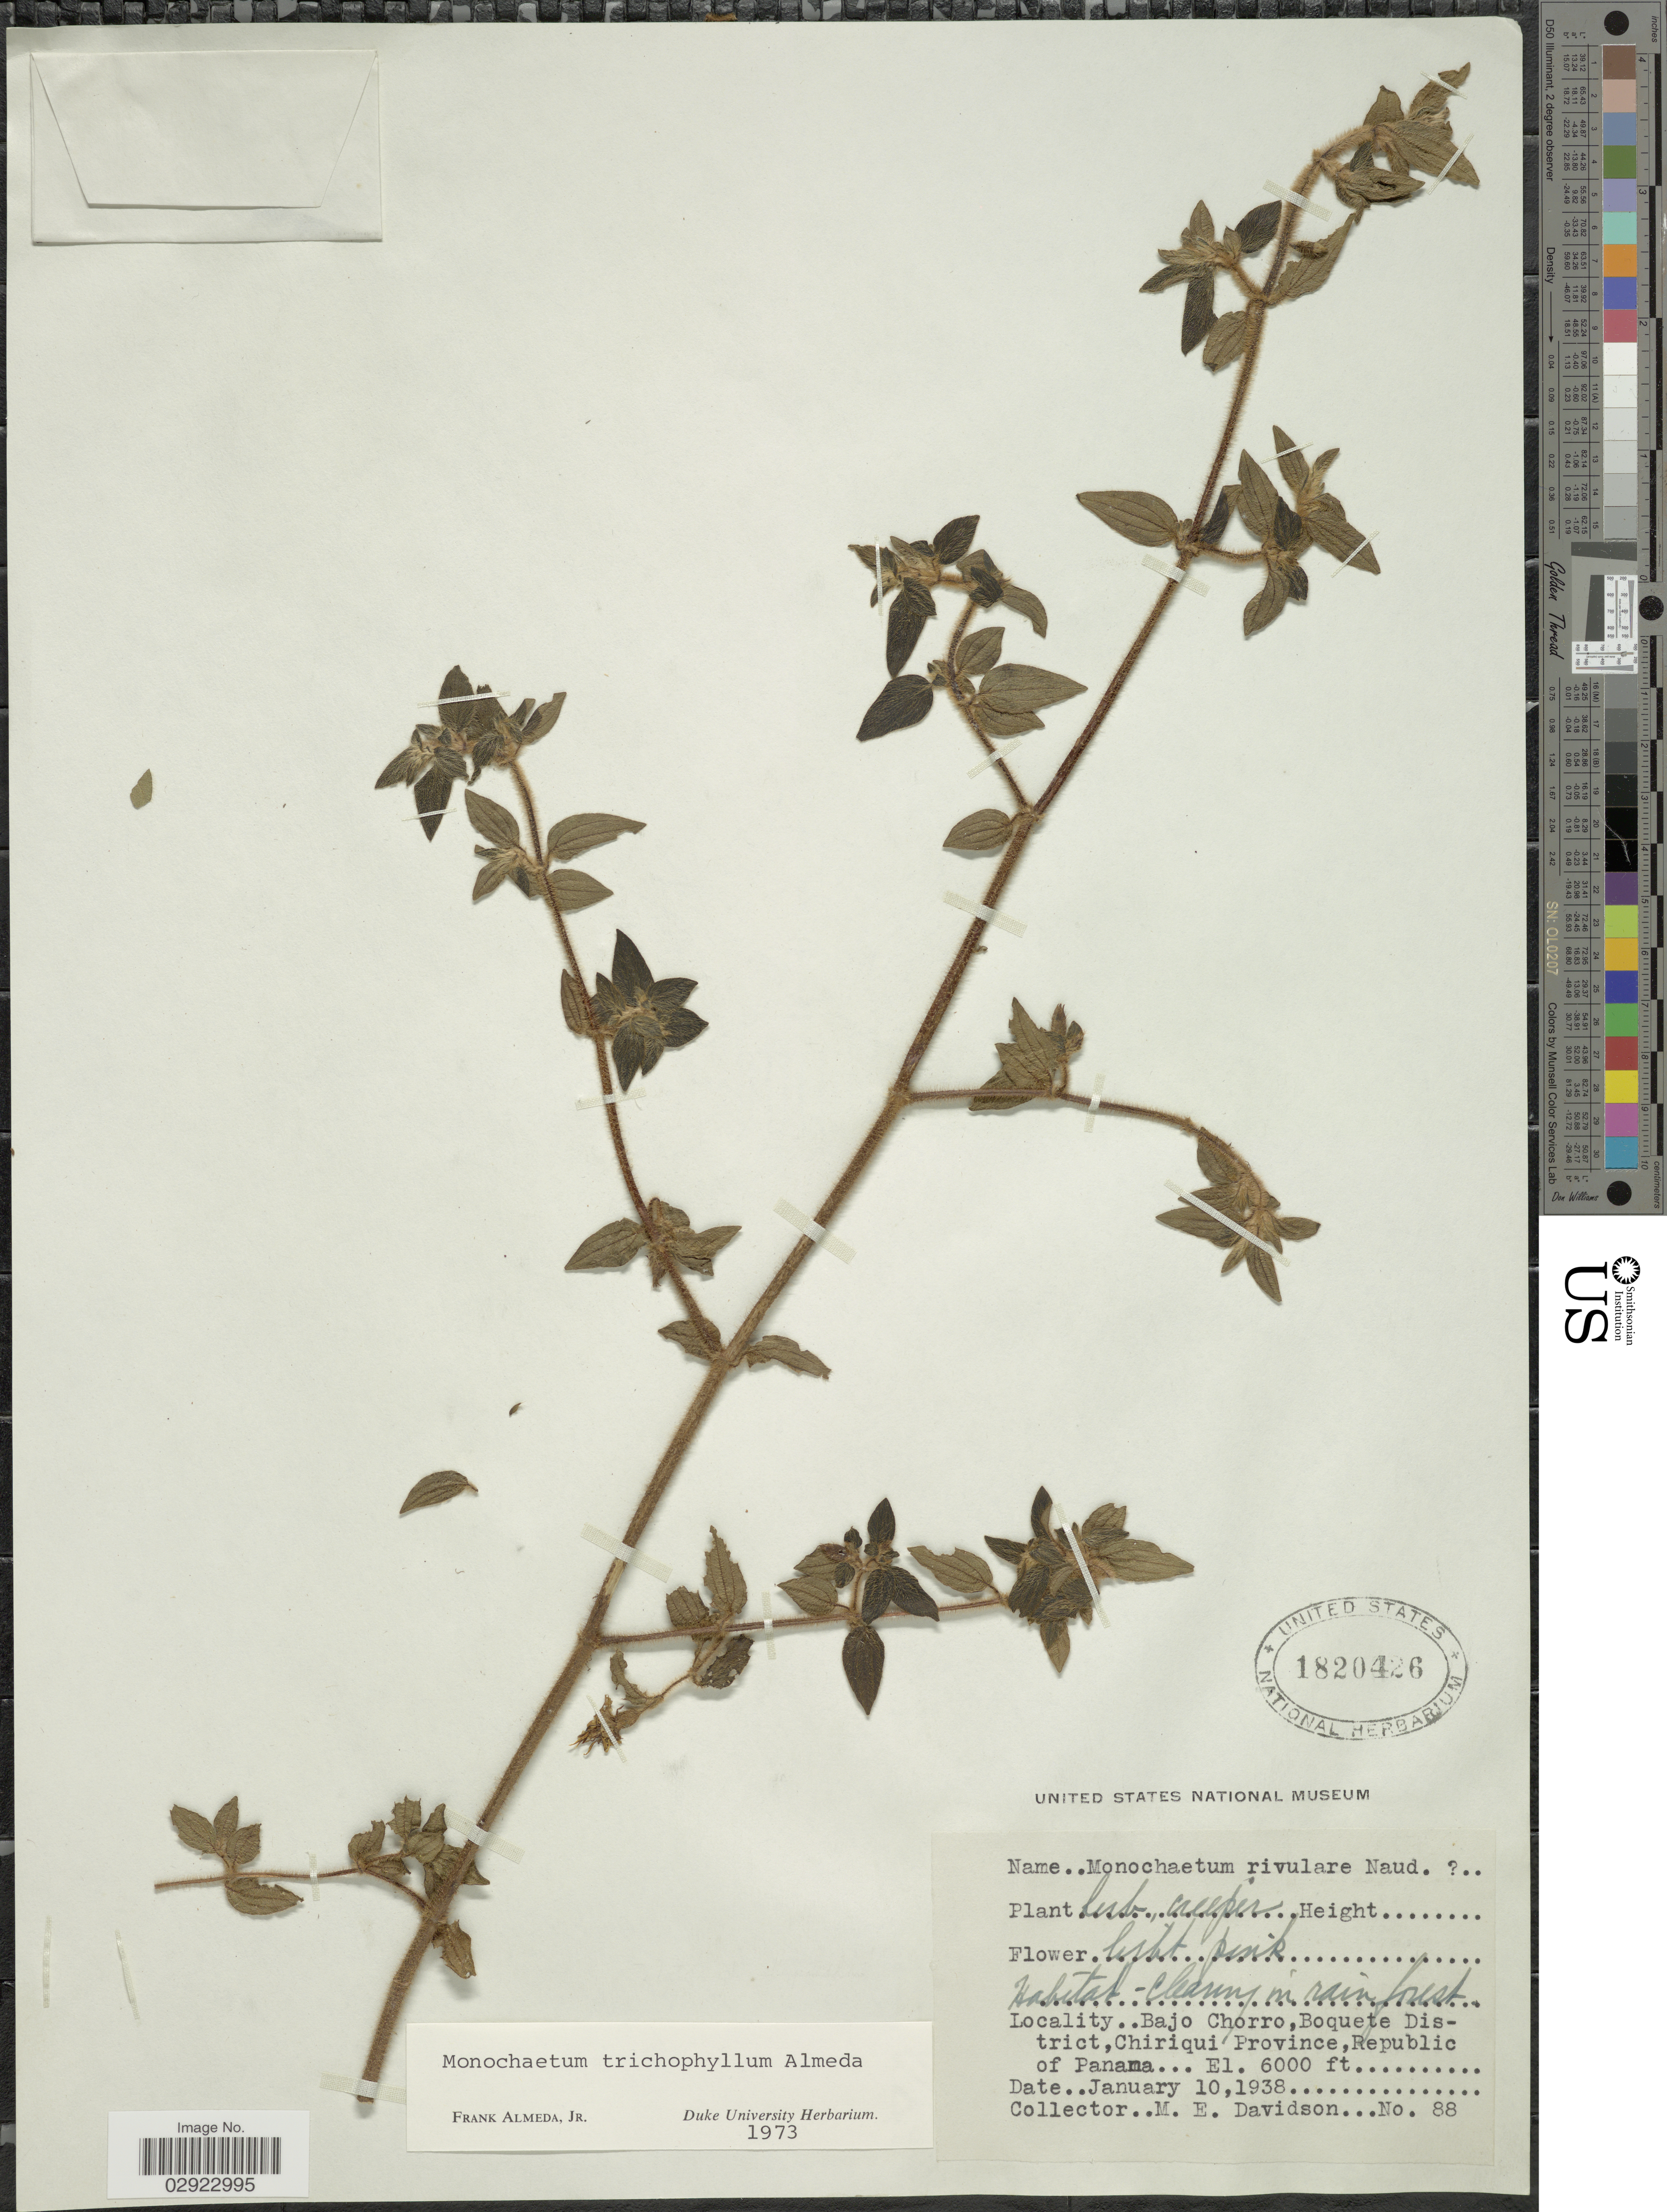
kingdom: Plantae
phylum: Tracheophyta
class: Magnoliopsida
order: Myrtales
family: Melastomataceae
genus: Monochaetum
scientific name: Monochaetum trichophyllum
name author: Almeda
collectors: M. E. Davidson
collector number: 88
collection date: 1938-01-10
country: Panama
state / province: Chiriqui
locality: Bajo Chorro, Boquete District, Chiriqui Province, Republic of Panama.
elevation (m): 1829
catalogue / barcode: US 1820426